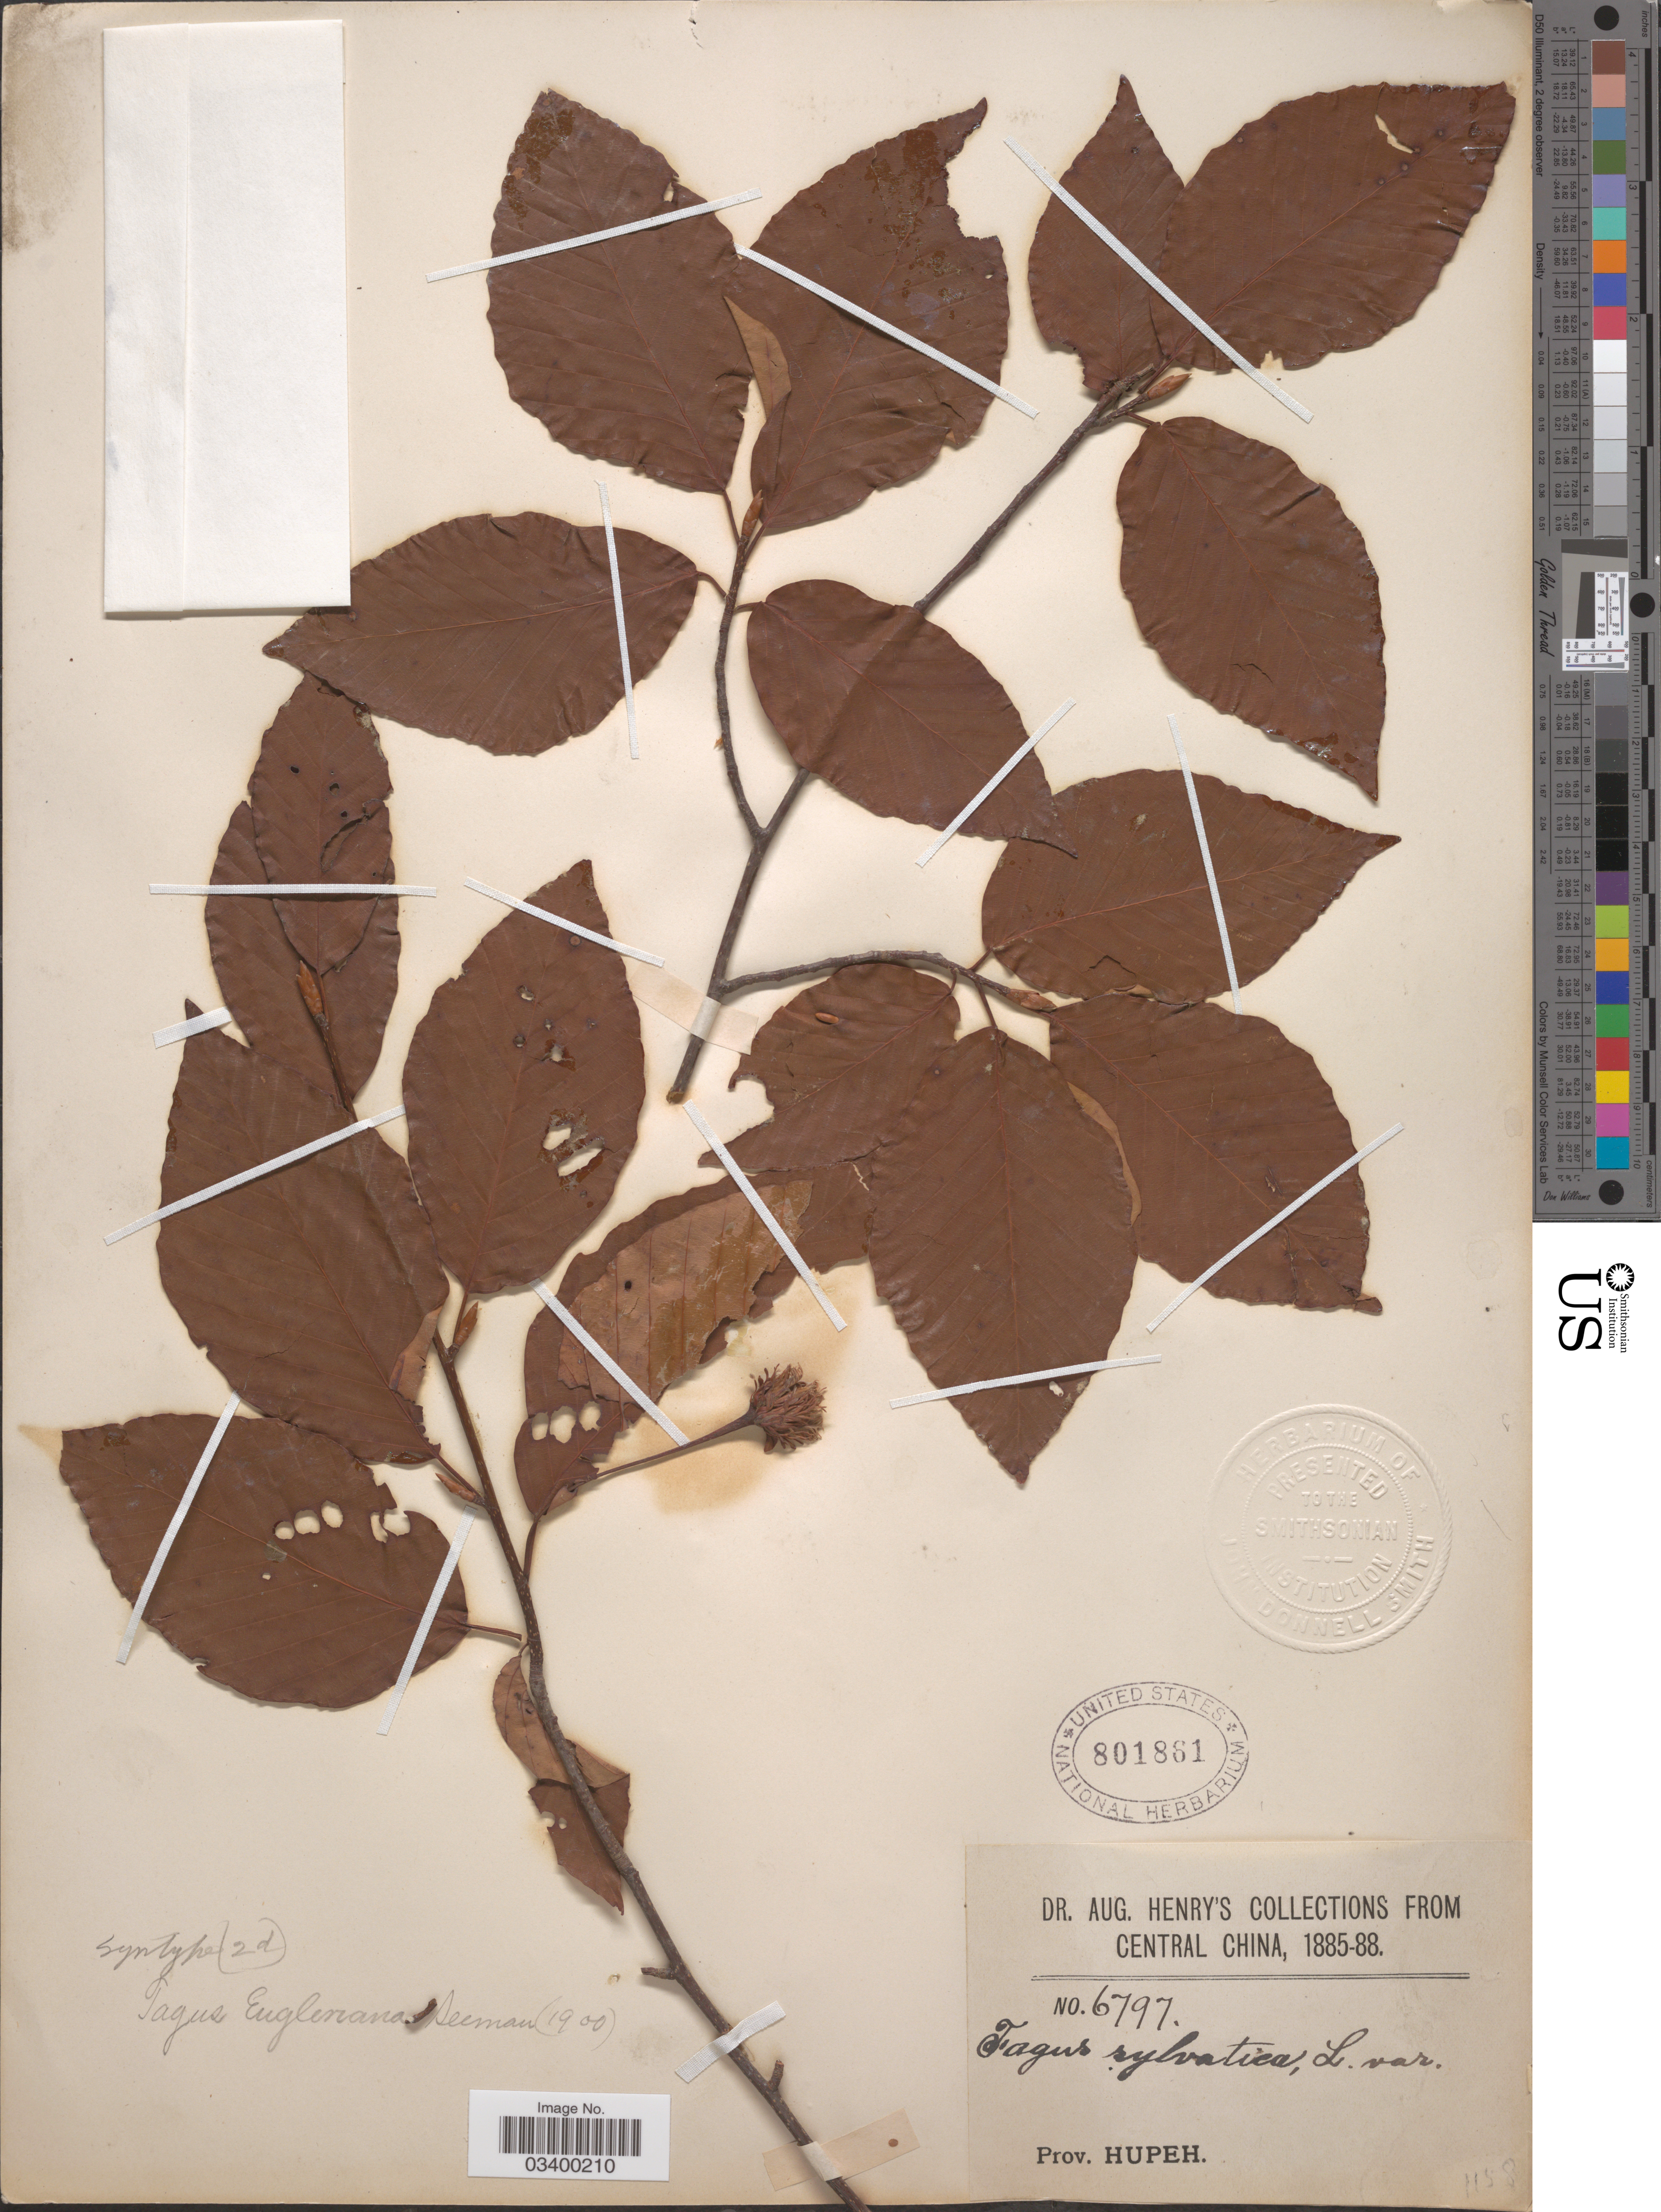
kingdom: Plantae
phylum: Tracheophyta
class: Magnoliopsida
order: Fagales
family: Fagaceae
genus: Fagus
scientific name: Fagus engleriana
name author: Seemen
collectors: A. Henry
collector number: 6797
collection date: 1885/1888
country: China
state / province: Hubei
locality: Central China. Prov. Hupeh.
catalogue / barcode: US 801861